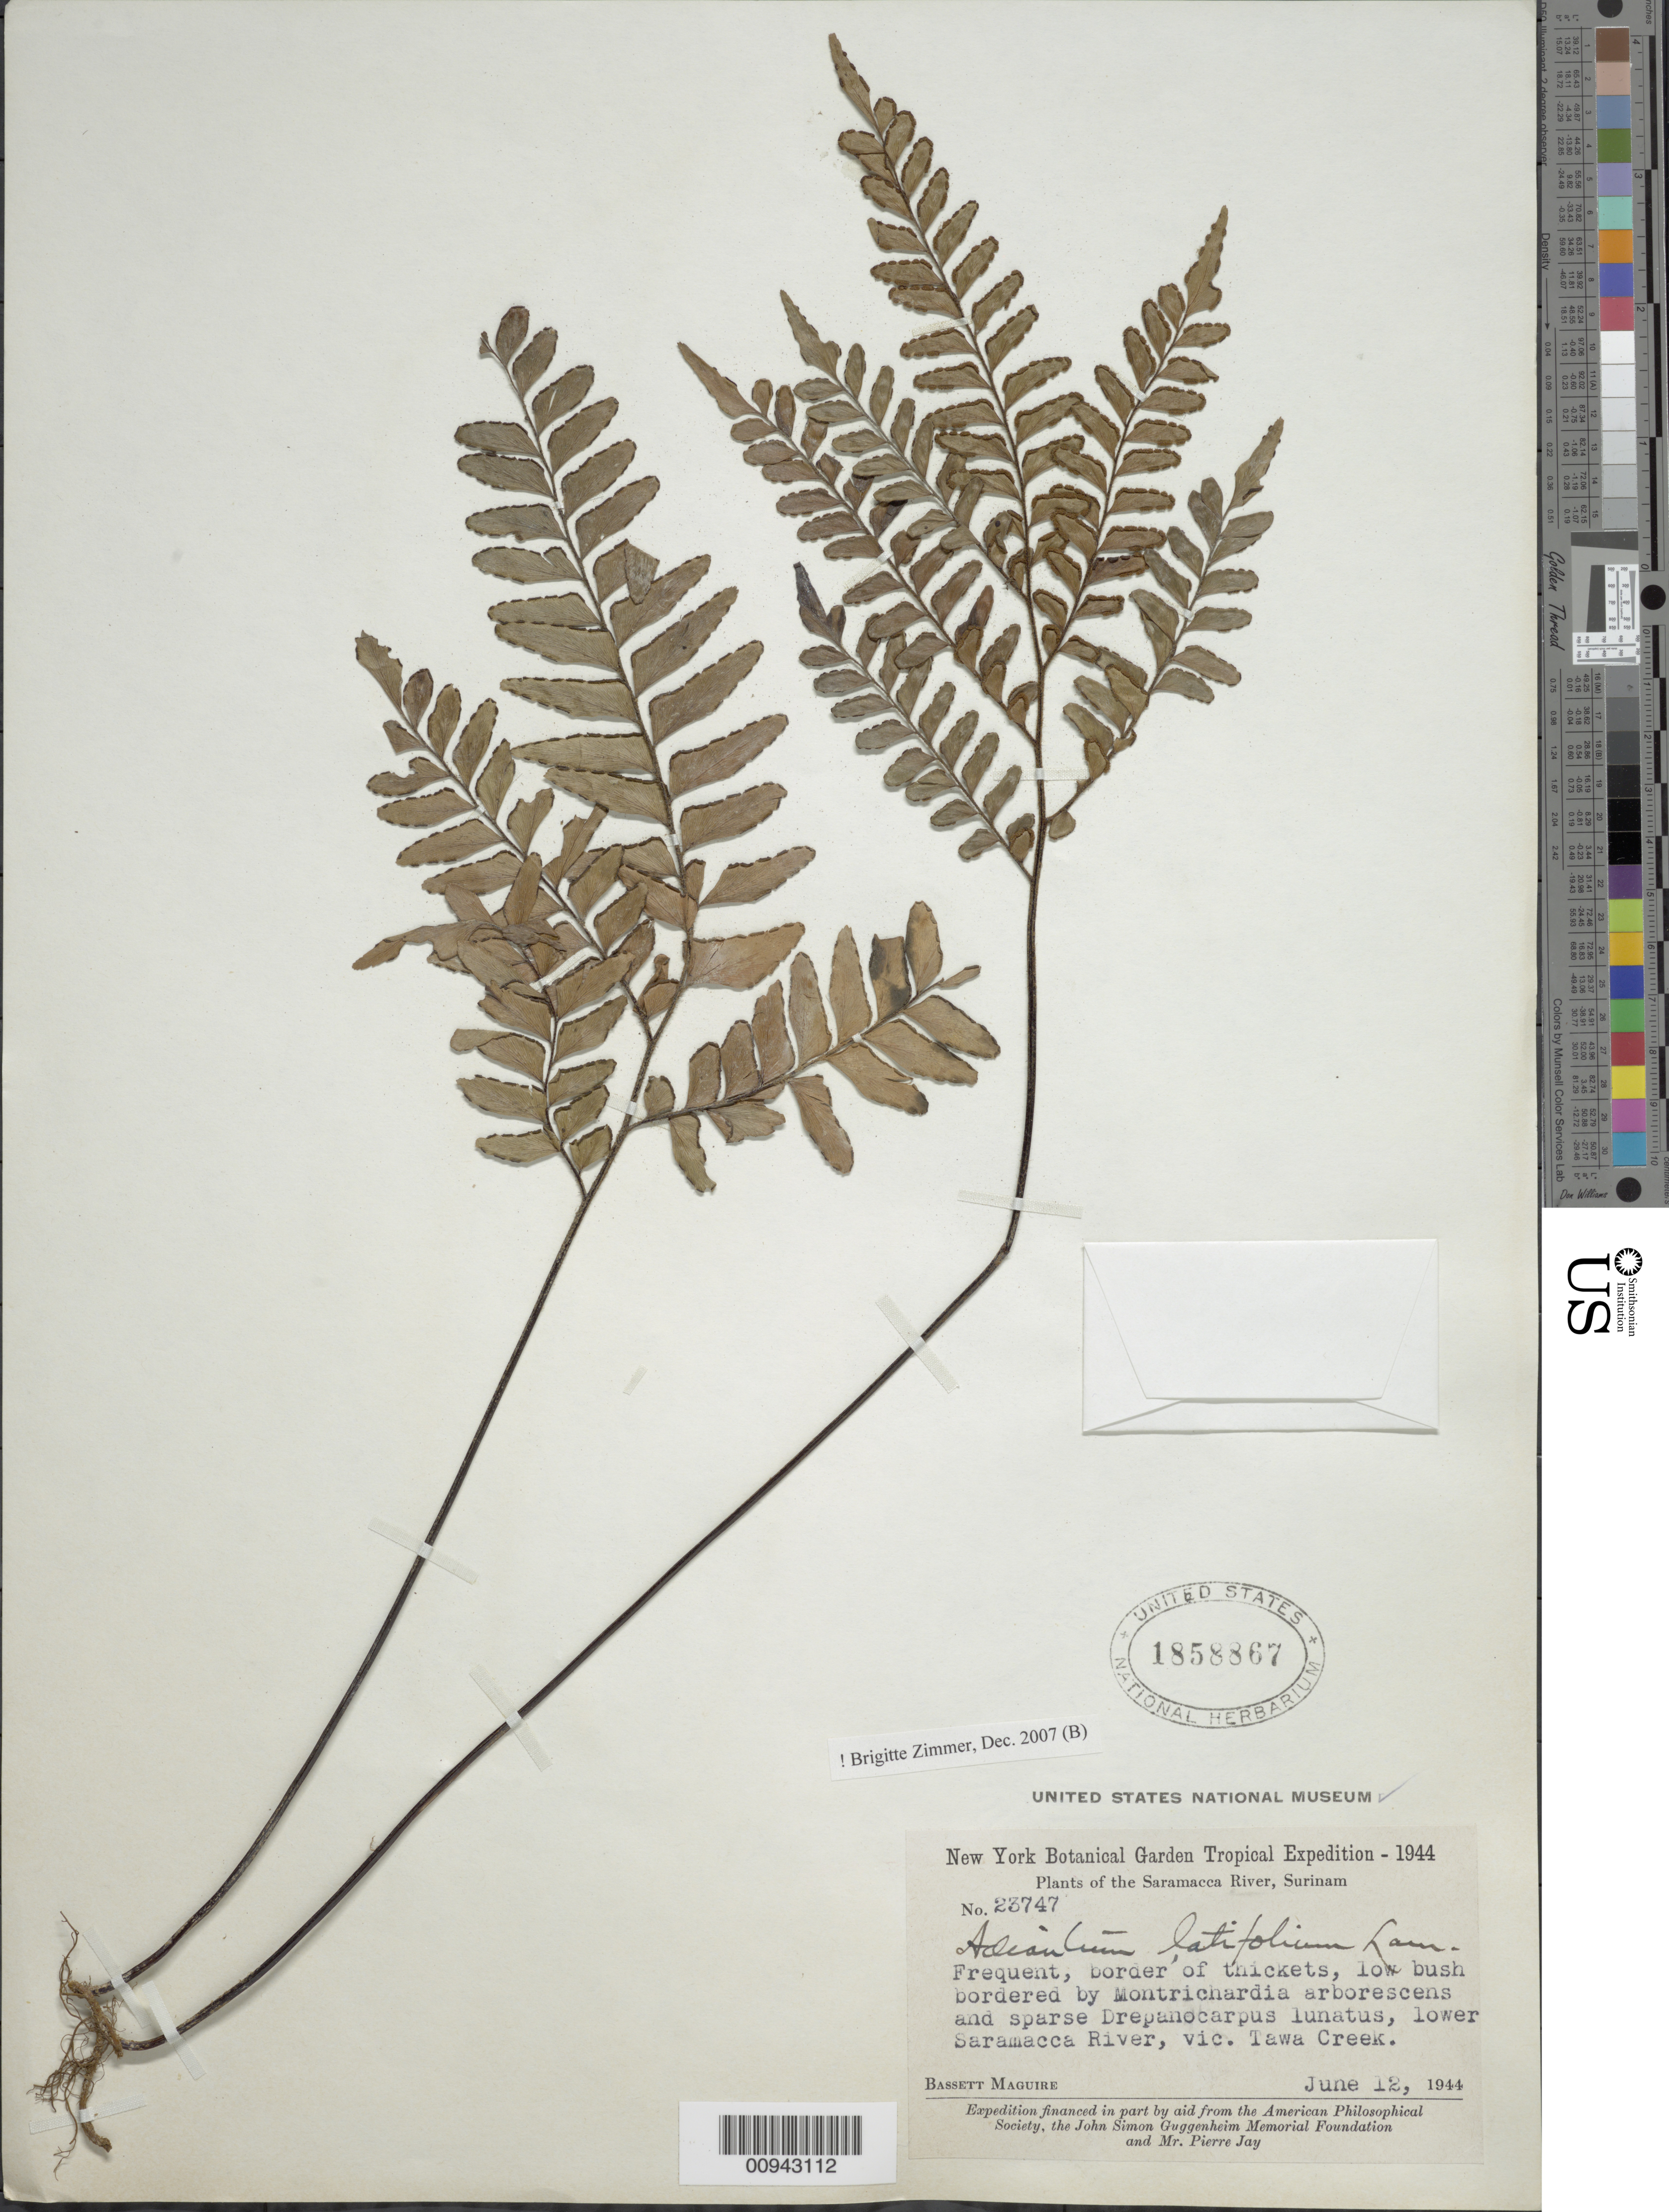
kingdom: Plantae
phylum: Tracheophyta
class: Polypodiopsida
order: Polypodiales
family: Pteridaceae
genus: Adiantum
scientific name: Adiantum latifolium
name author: Lam.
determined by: Zimmer, B.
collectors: B. Maguire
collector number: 23747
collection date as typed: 12-Jun-44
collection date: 1944-06-12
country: Suriname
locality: Tawa Creek vic., Lower Saramacca River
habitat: Border of thickets, low bush bordered by Montrichardia arborescens and sparse Drepanocarpus lunatus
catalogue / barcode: US 1858867